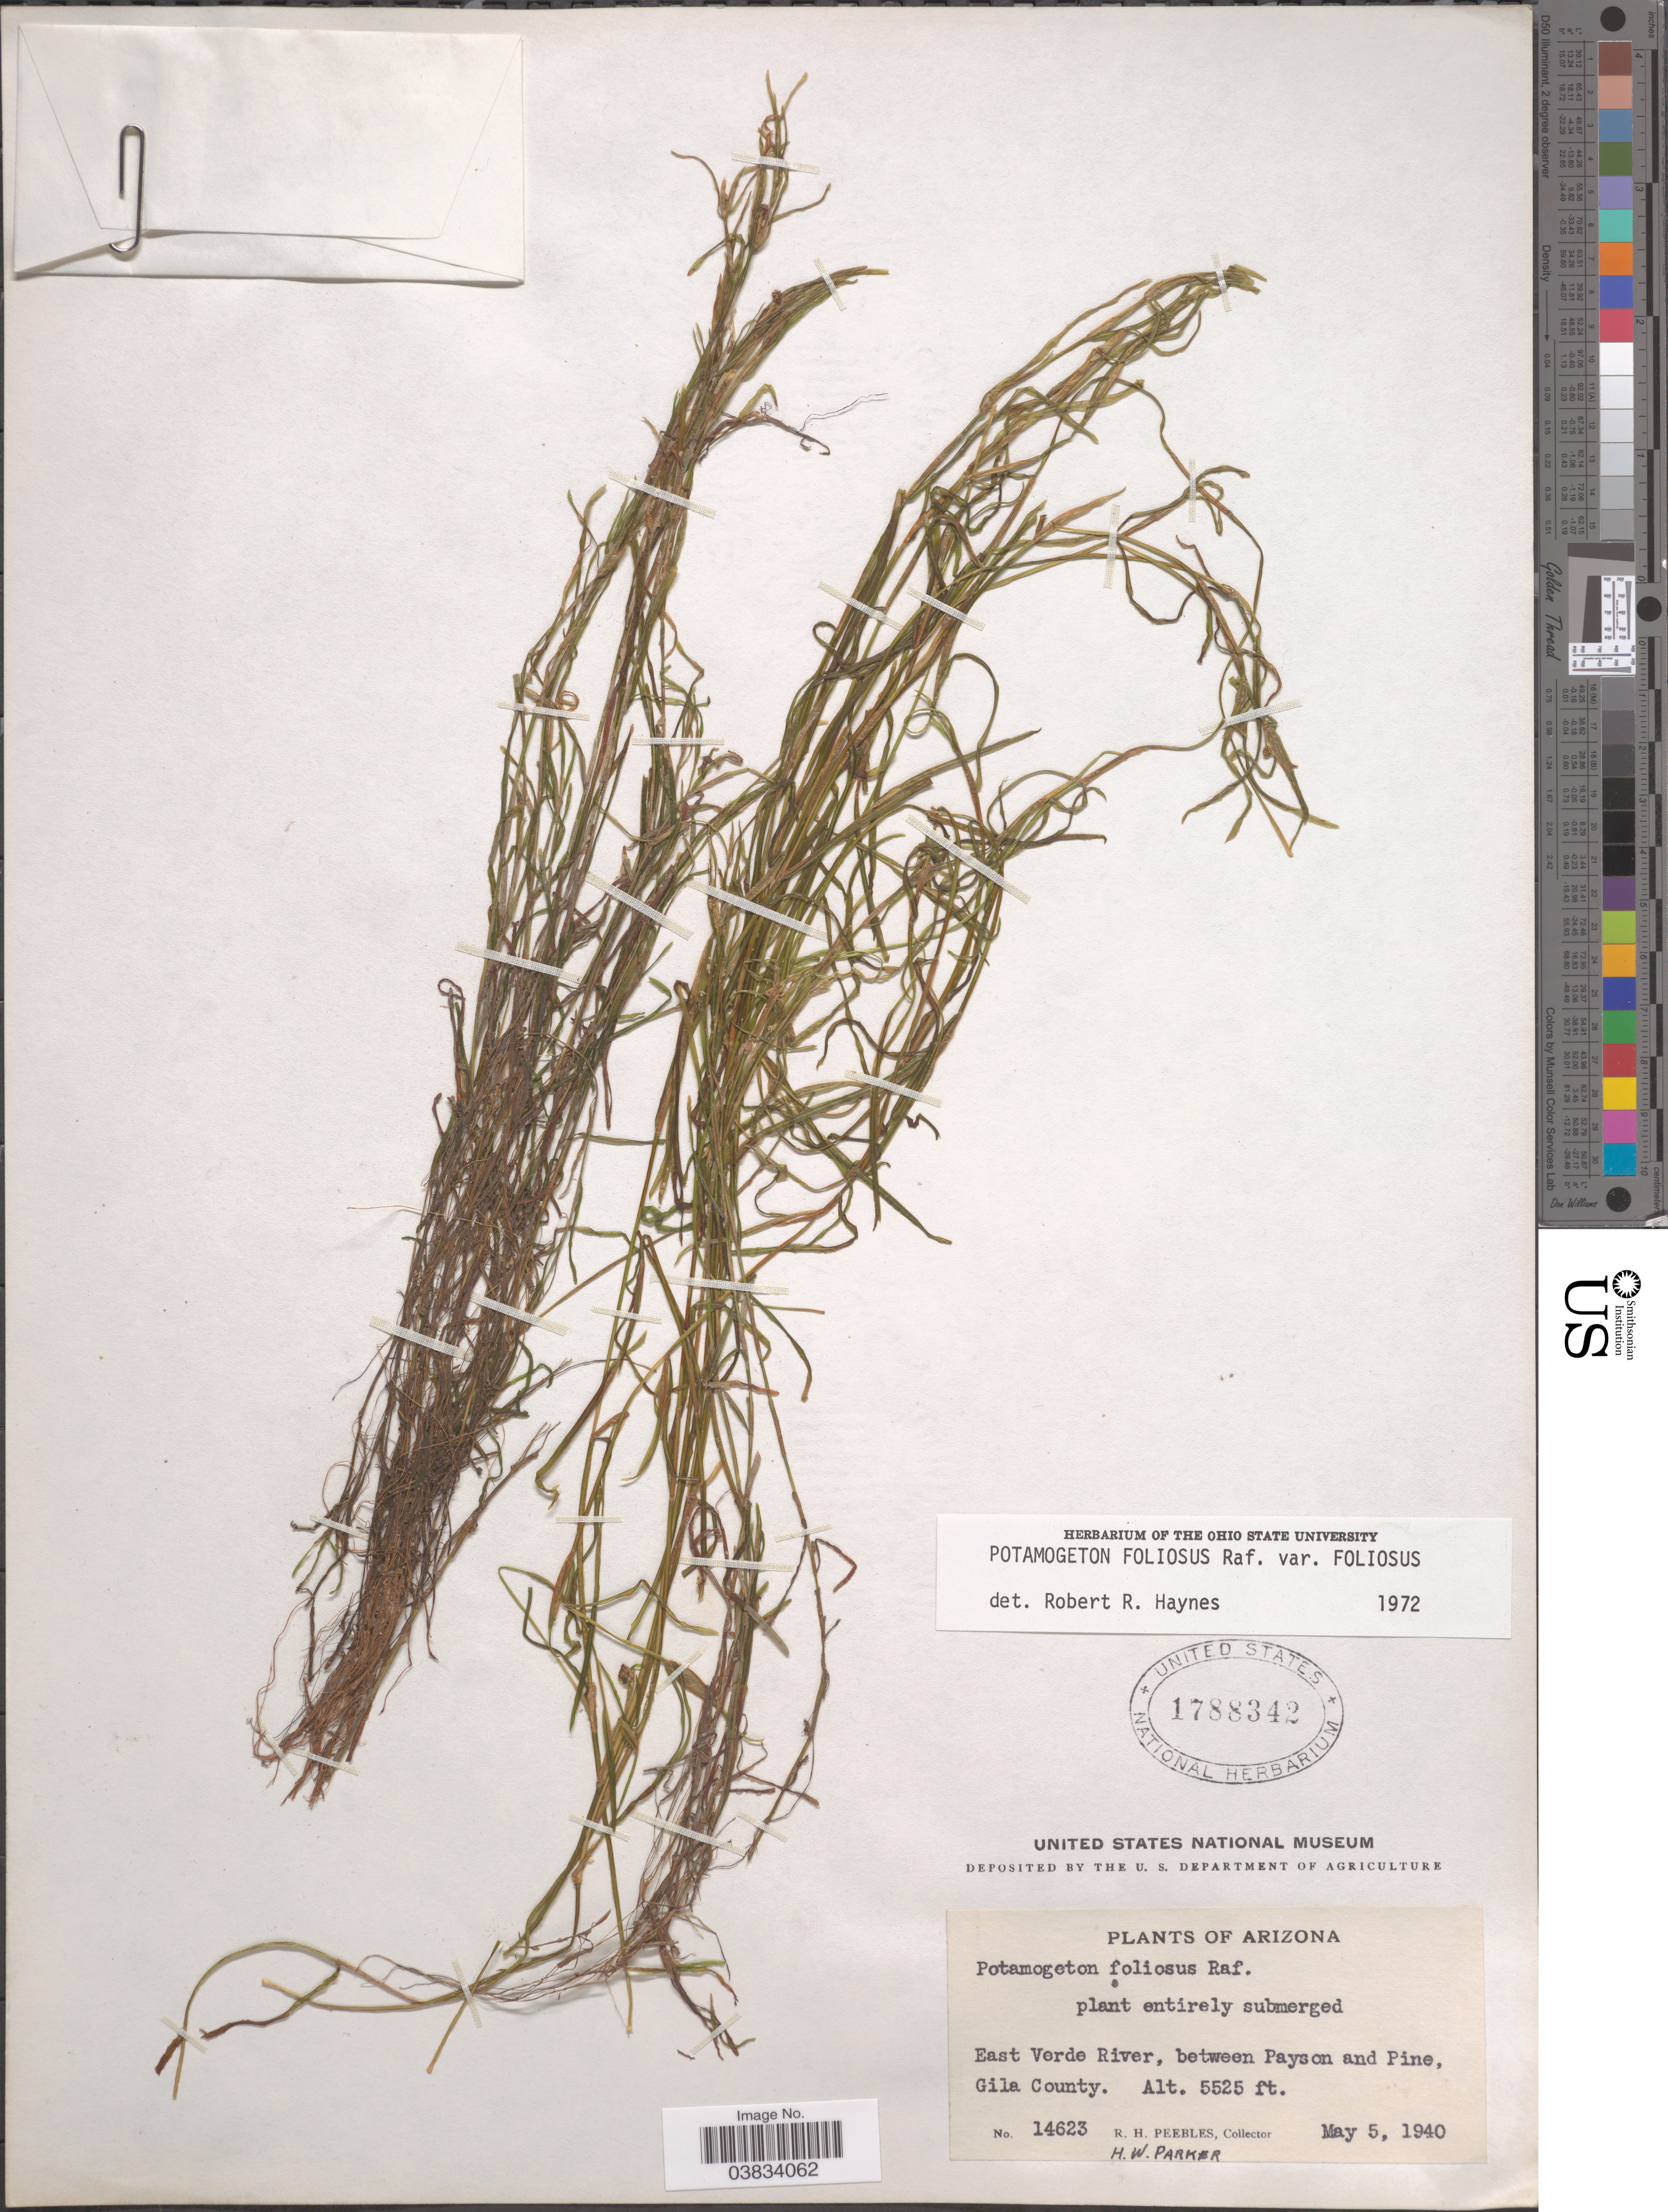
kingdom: Plantae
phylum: Tracheophyta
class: Liliopsida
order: Alismatales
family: Potamogetonaceae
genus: Potamogeton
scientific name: Potamogeton foliosus var. foliosus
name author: Raf.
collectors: R. H. Peebles & H. W. Parker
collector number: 14623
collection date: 1940-05-05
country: United States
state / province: Arizona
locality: East Verde River, between Payson and Pine, Gila County.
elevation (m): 1684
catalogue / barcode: US 1788342